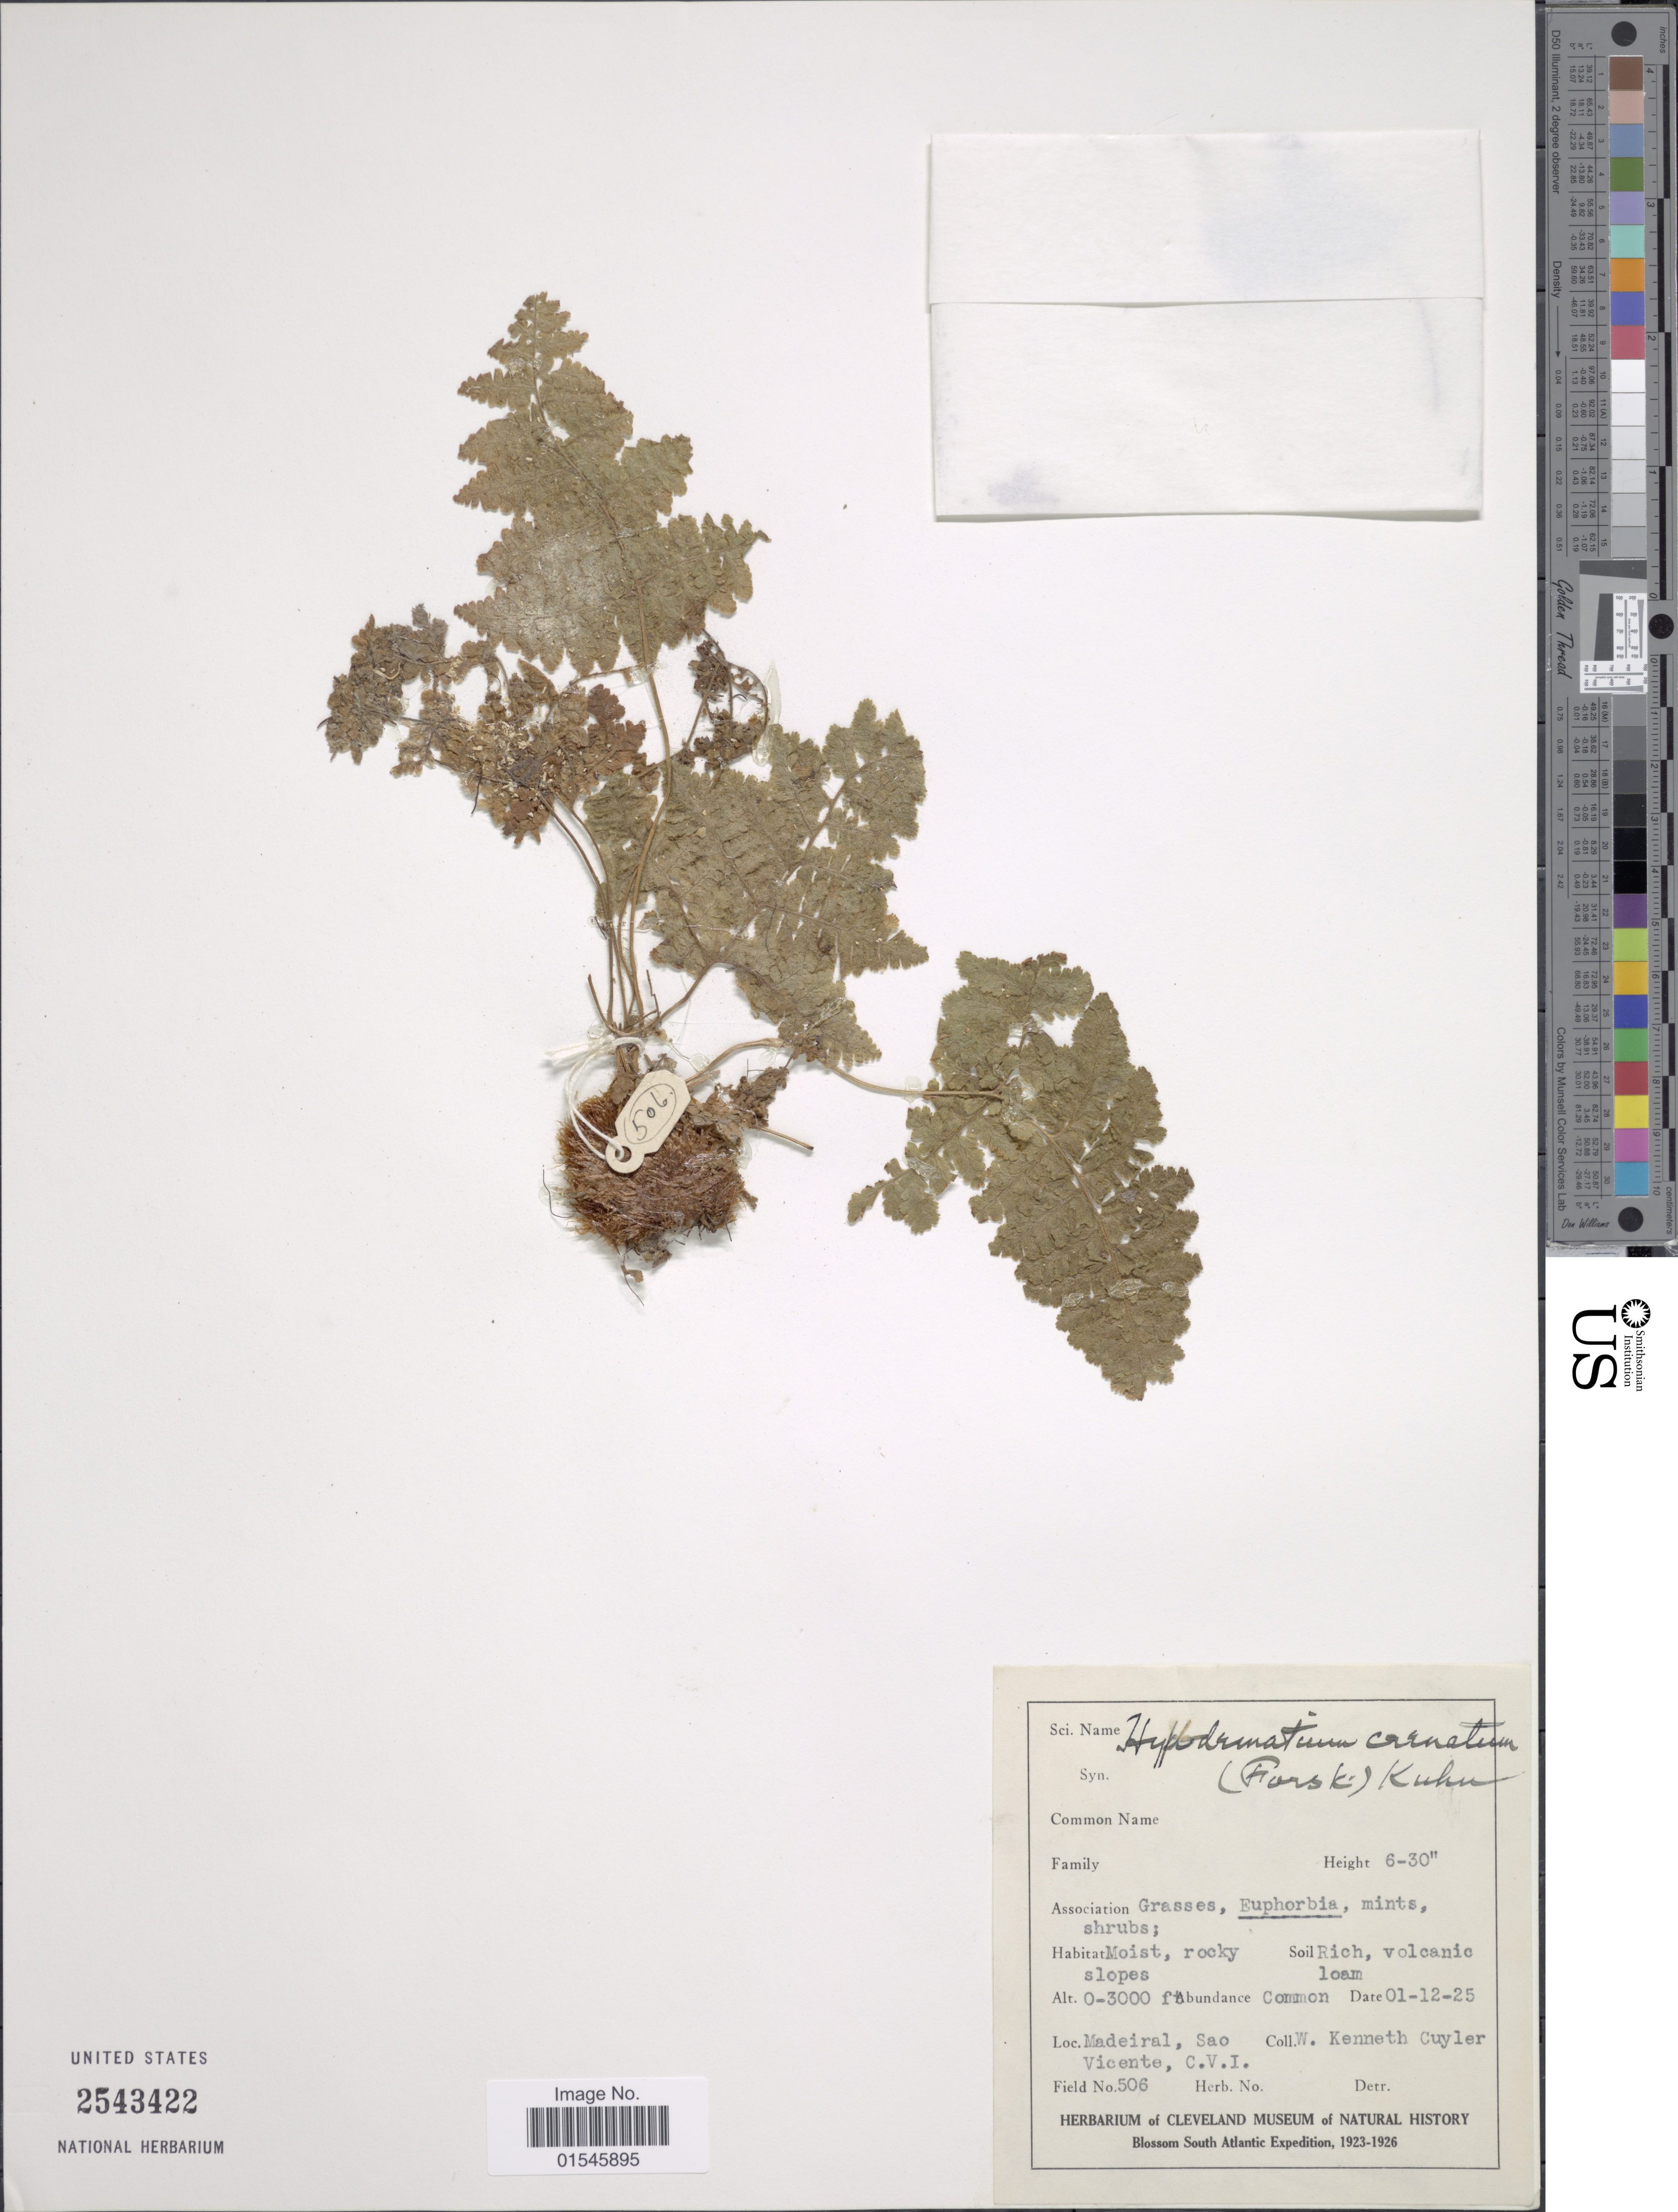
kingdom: Plantae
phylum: Tracheophyta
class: Polypodiopsida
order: Polypodiales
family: Hypodematiaceae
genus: Hypodematium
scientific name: Hypodematium crenatum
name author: (Forssk.) Kuhn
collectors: W. Cuyler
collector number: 506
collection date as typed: Transcribed d/m/y: 1/12/25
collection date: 1925-12-01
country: Cape Verde Islands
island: Madeira Island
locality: São Vicente, Madeira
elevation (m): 0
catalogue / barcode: US 2543422